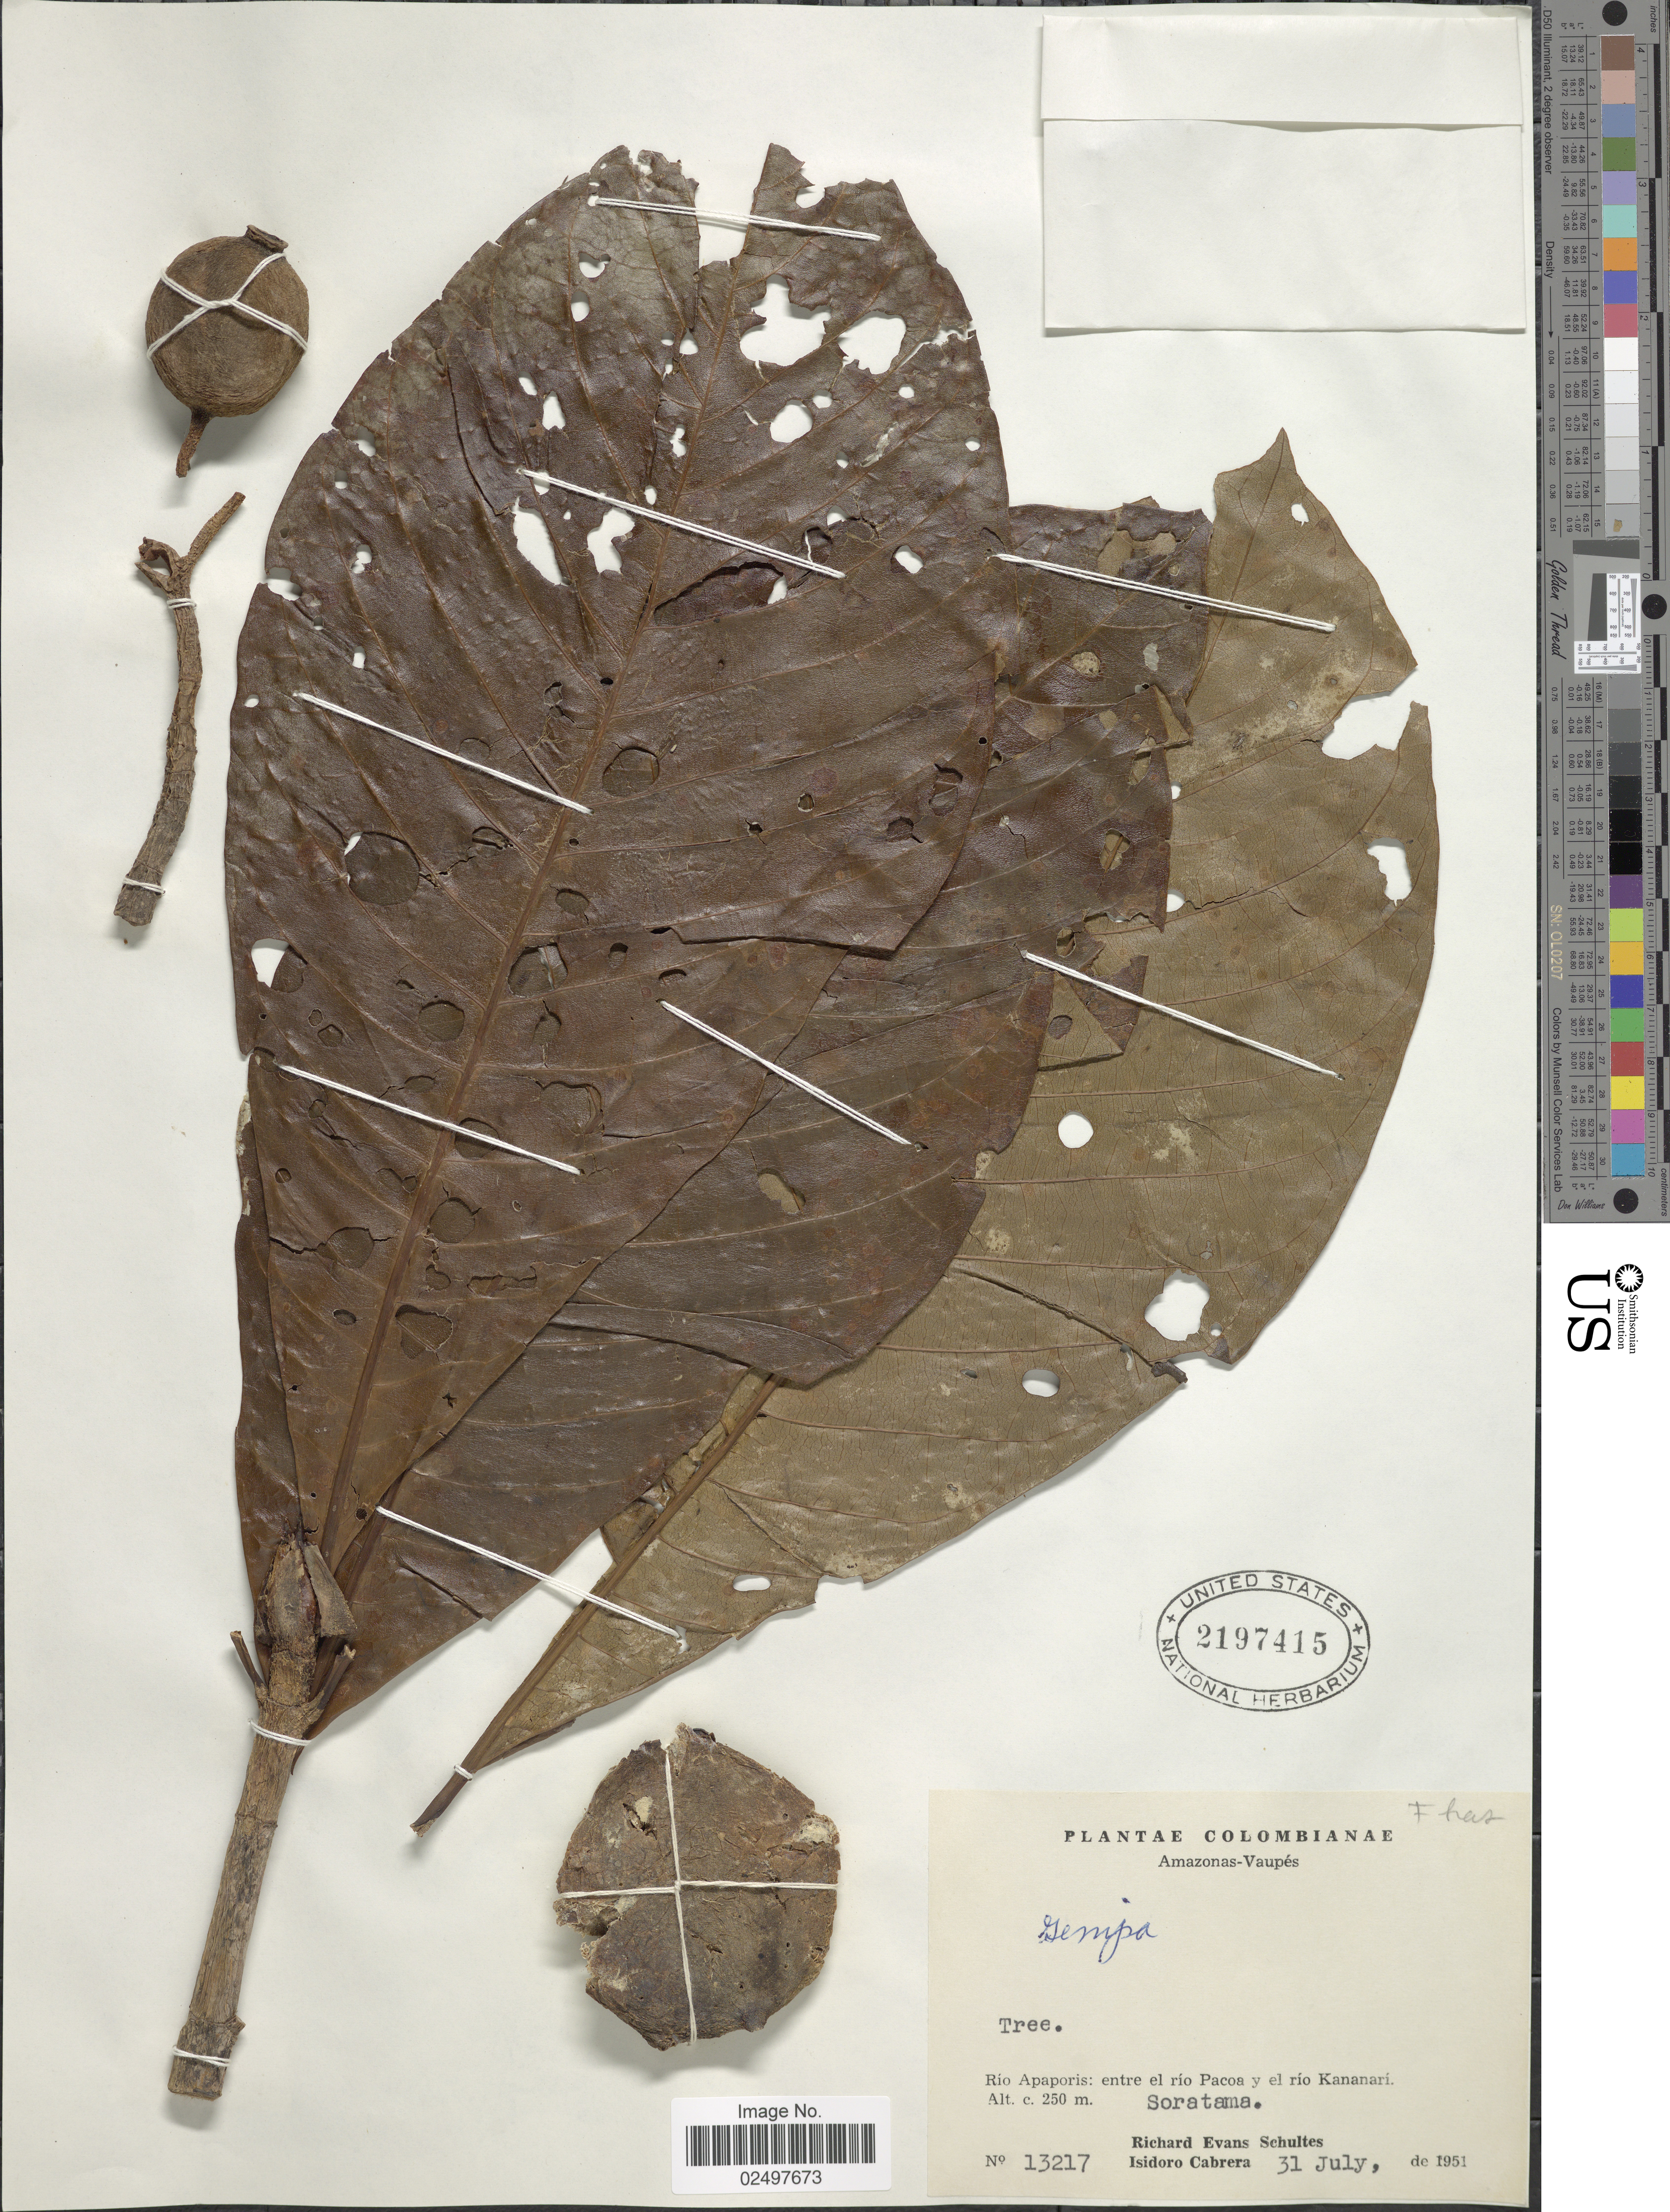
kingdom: Plantae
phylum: Tracheophyta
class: Magnoliopsida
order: Gentianales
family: Rubiaceae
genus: Genipa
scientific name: Genipa sp.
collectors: R. E. Schultes & I. Cabrera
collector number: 13217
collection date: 1951-07-31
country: Colombia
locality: Amazonas-Vaupes. Rio Apaporis: entre el rio Pacoa y el rio Kananari. Soratama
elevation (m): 250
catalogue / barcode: US 2197415